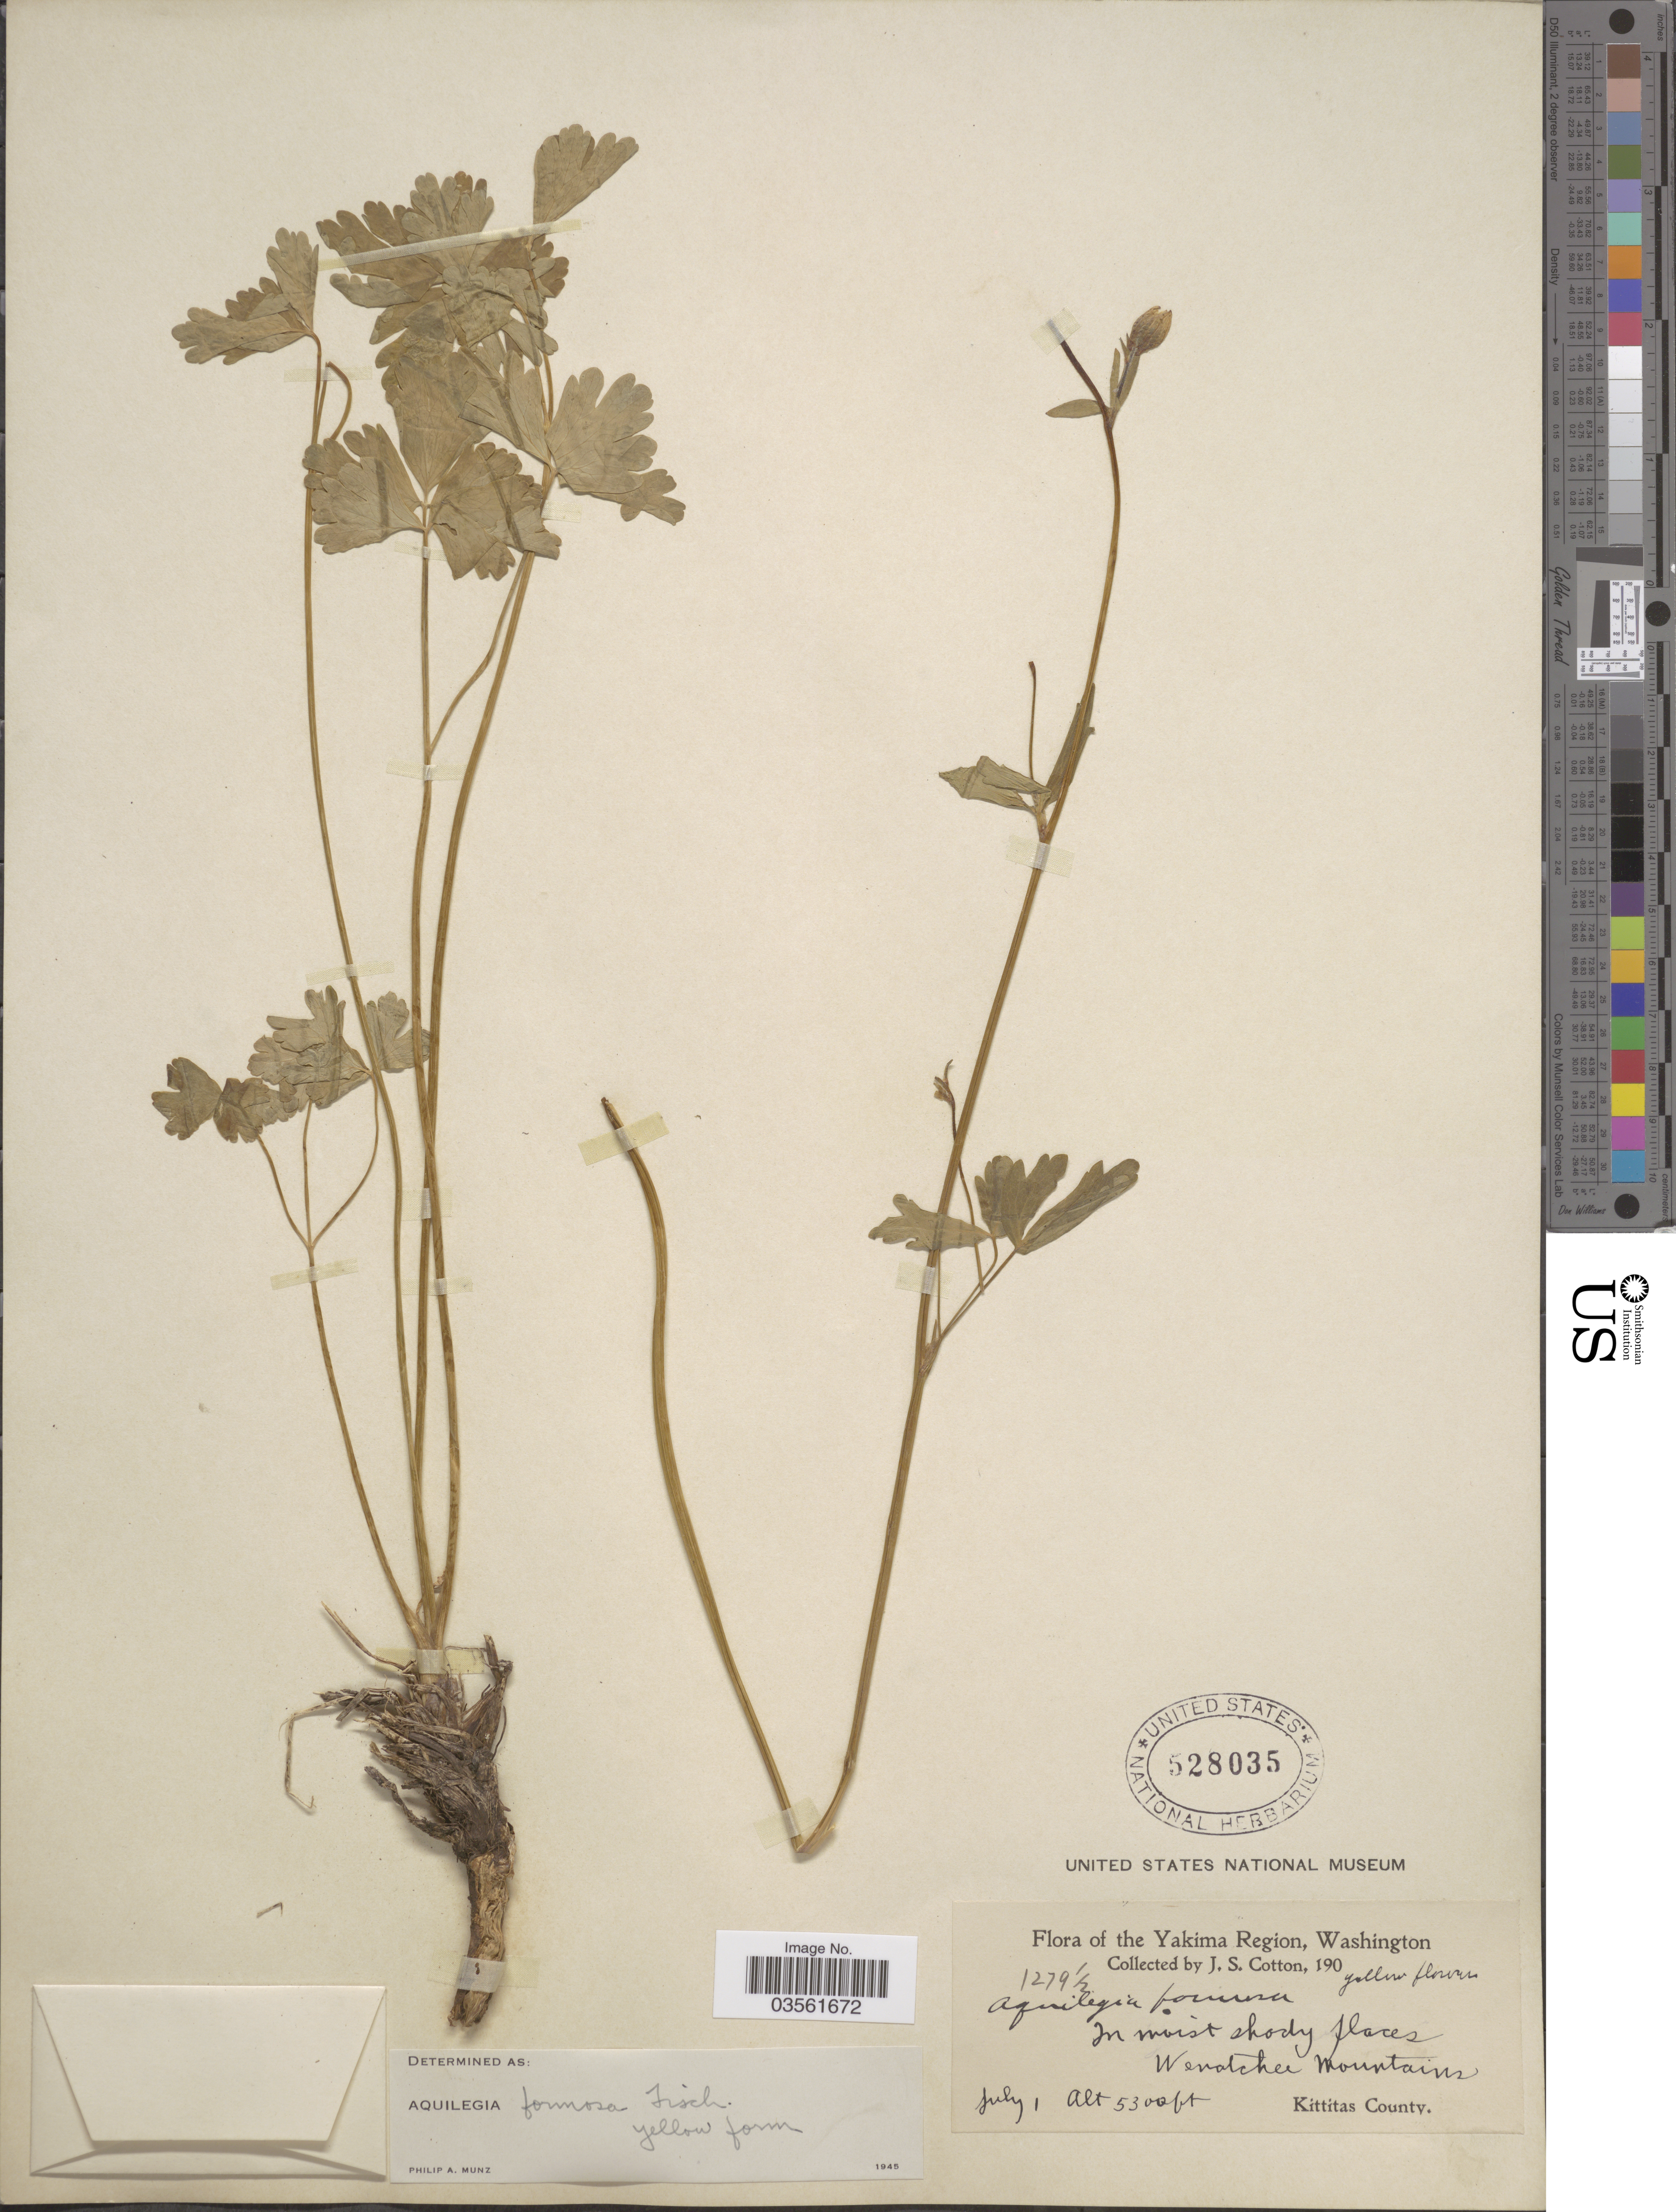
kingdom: Plantae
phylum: Tracheophyta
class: Magnoliopsida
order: Ranunculales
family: Ranunculaceae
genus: Aquilegia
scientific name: Aquilegia formosa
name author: Fisch. ex DC.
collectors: J. S. Cotton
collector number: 1279½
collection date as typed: july 1 190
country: United States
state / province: Washington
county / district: Kittitas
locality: Yakima Region. Wenatchee Mountains. Kittitas County.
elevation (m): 1615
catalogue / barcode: US 528035